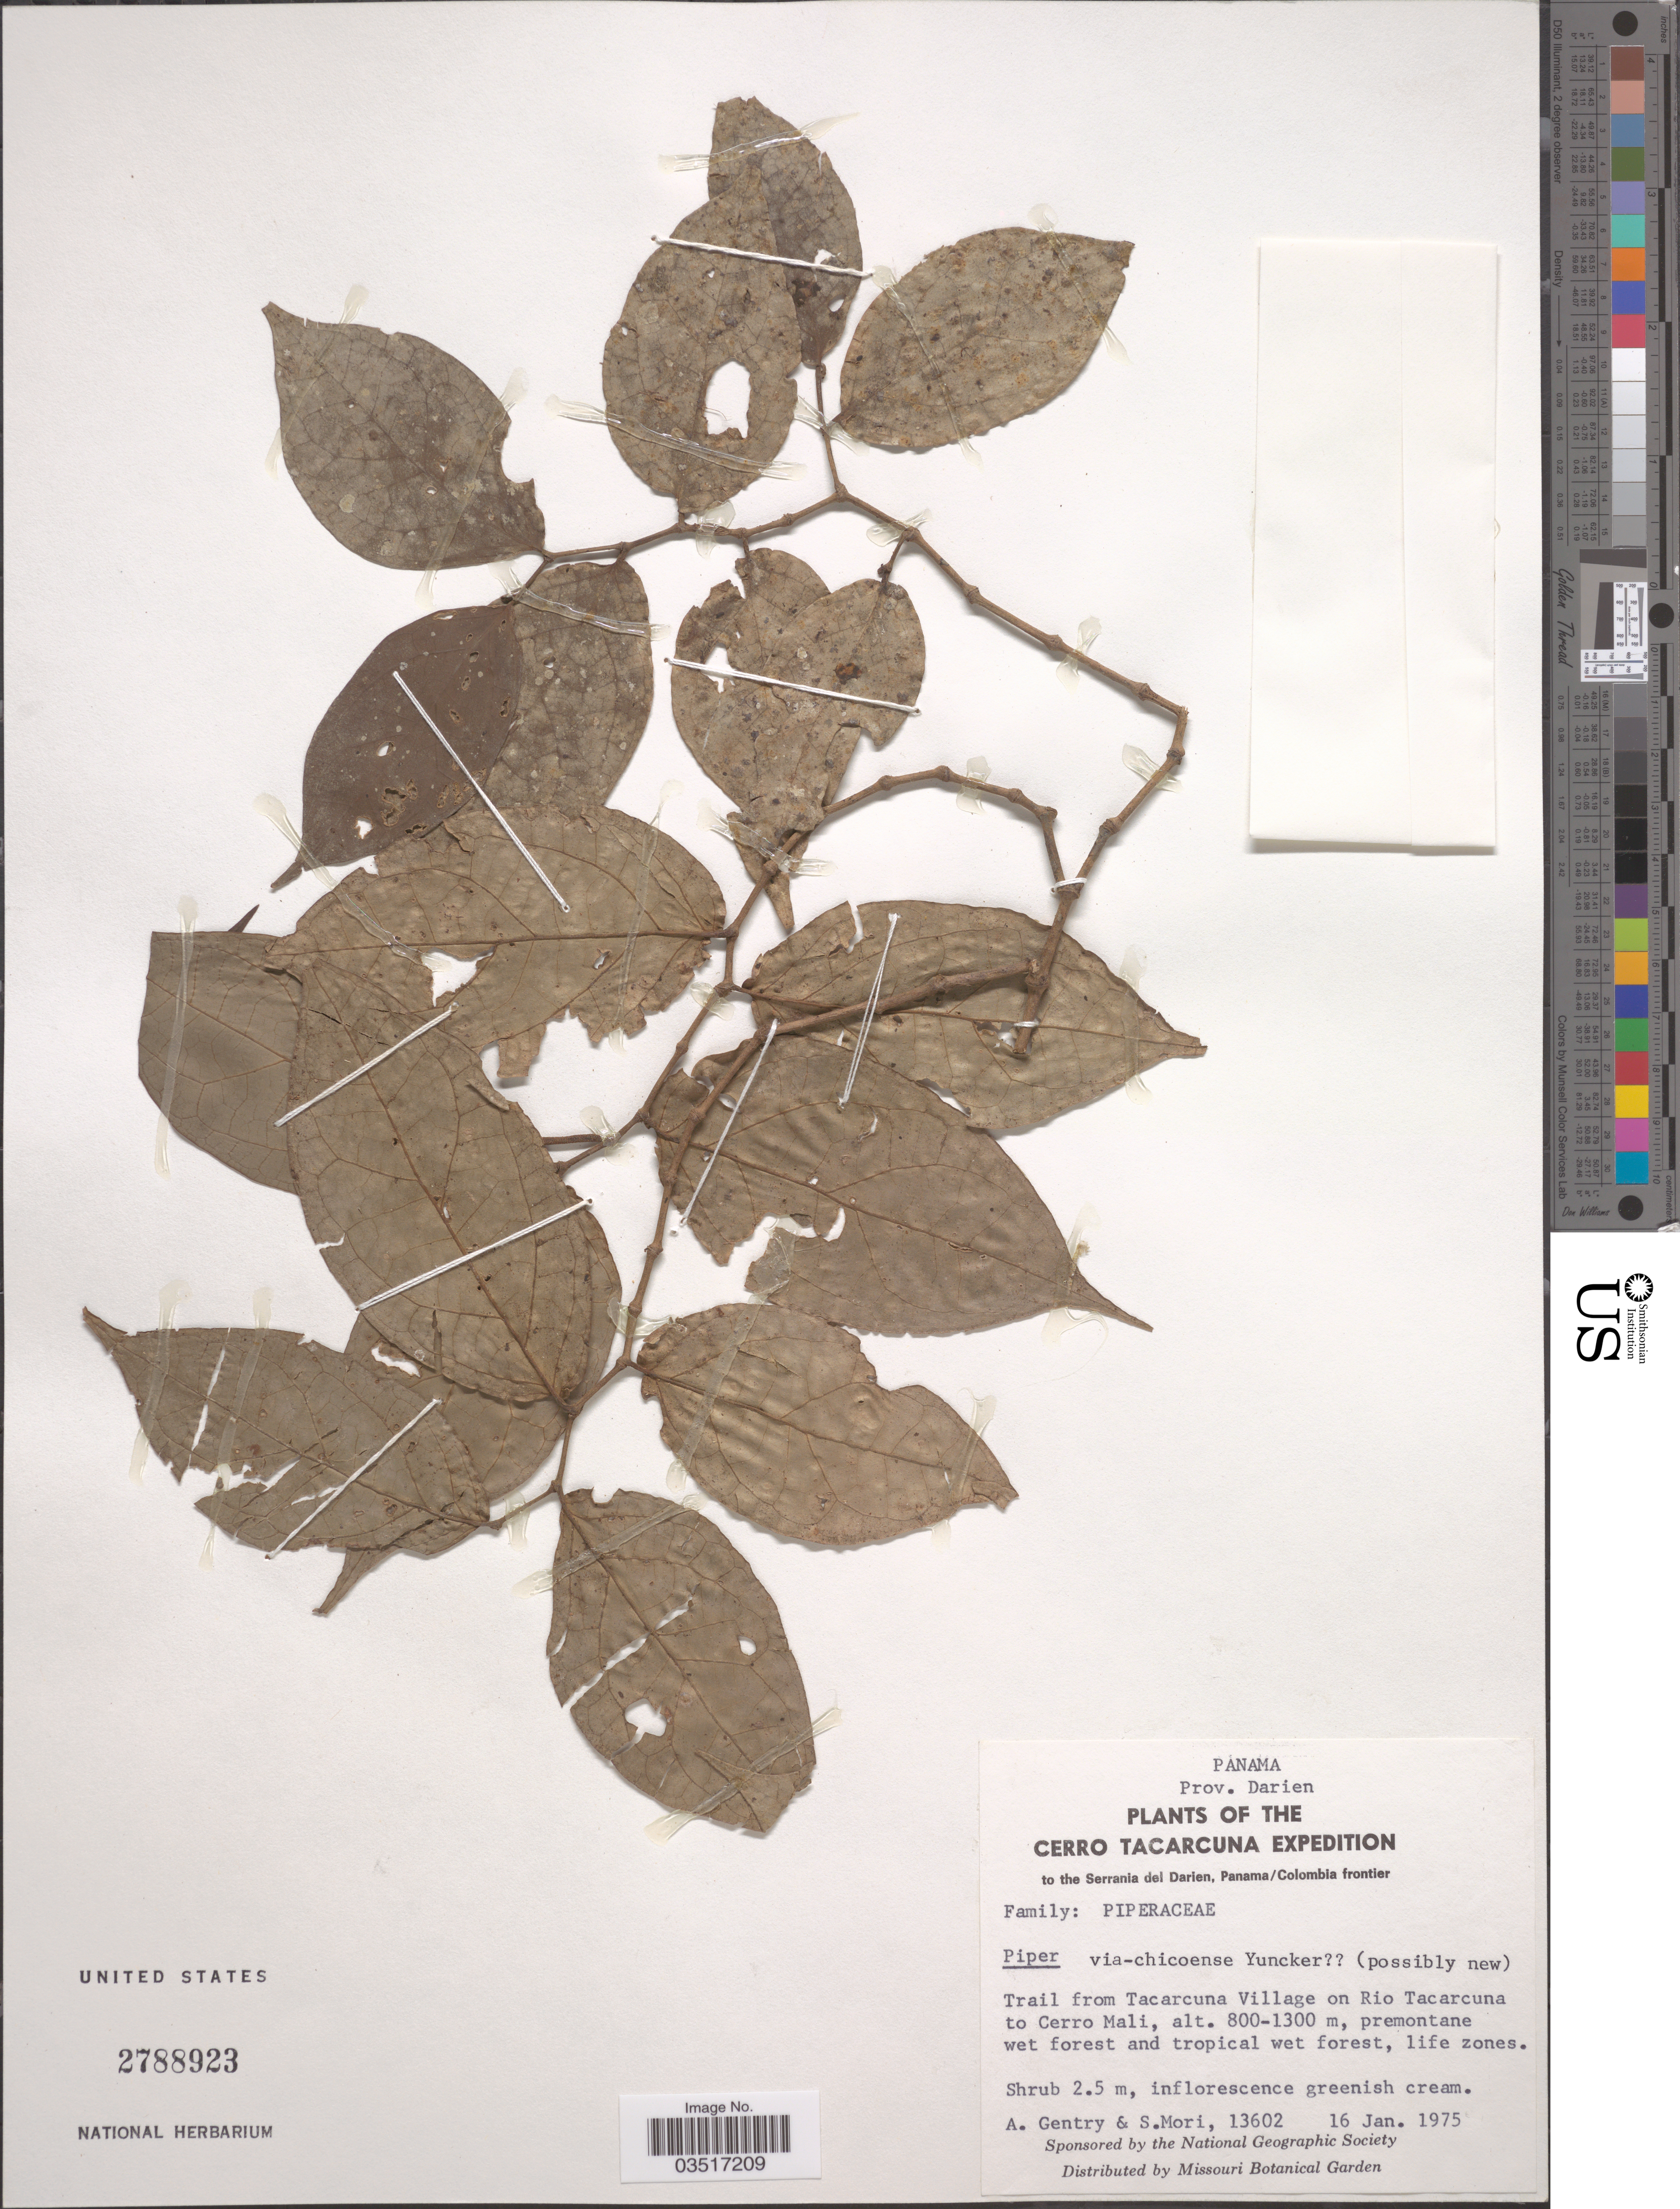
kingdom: Plantae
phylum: Tracheophyta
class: Magnoliopsida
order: Piperales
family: Piperaceae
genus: Piper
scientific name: Piper via-chicoense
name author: Yunck.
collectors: A. H. Gentry & S. Mori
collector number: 13602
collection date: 1975-01-16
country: Panama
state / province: Darien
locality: The Cerro Tacarcuna. [unsure placement] The Serrania del Darien, Panama/Colombia frontier. Trail from Tacaruna Village on Rio Tacaruna to Cerro Mali.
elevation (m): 800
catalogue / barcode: US 2788923